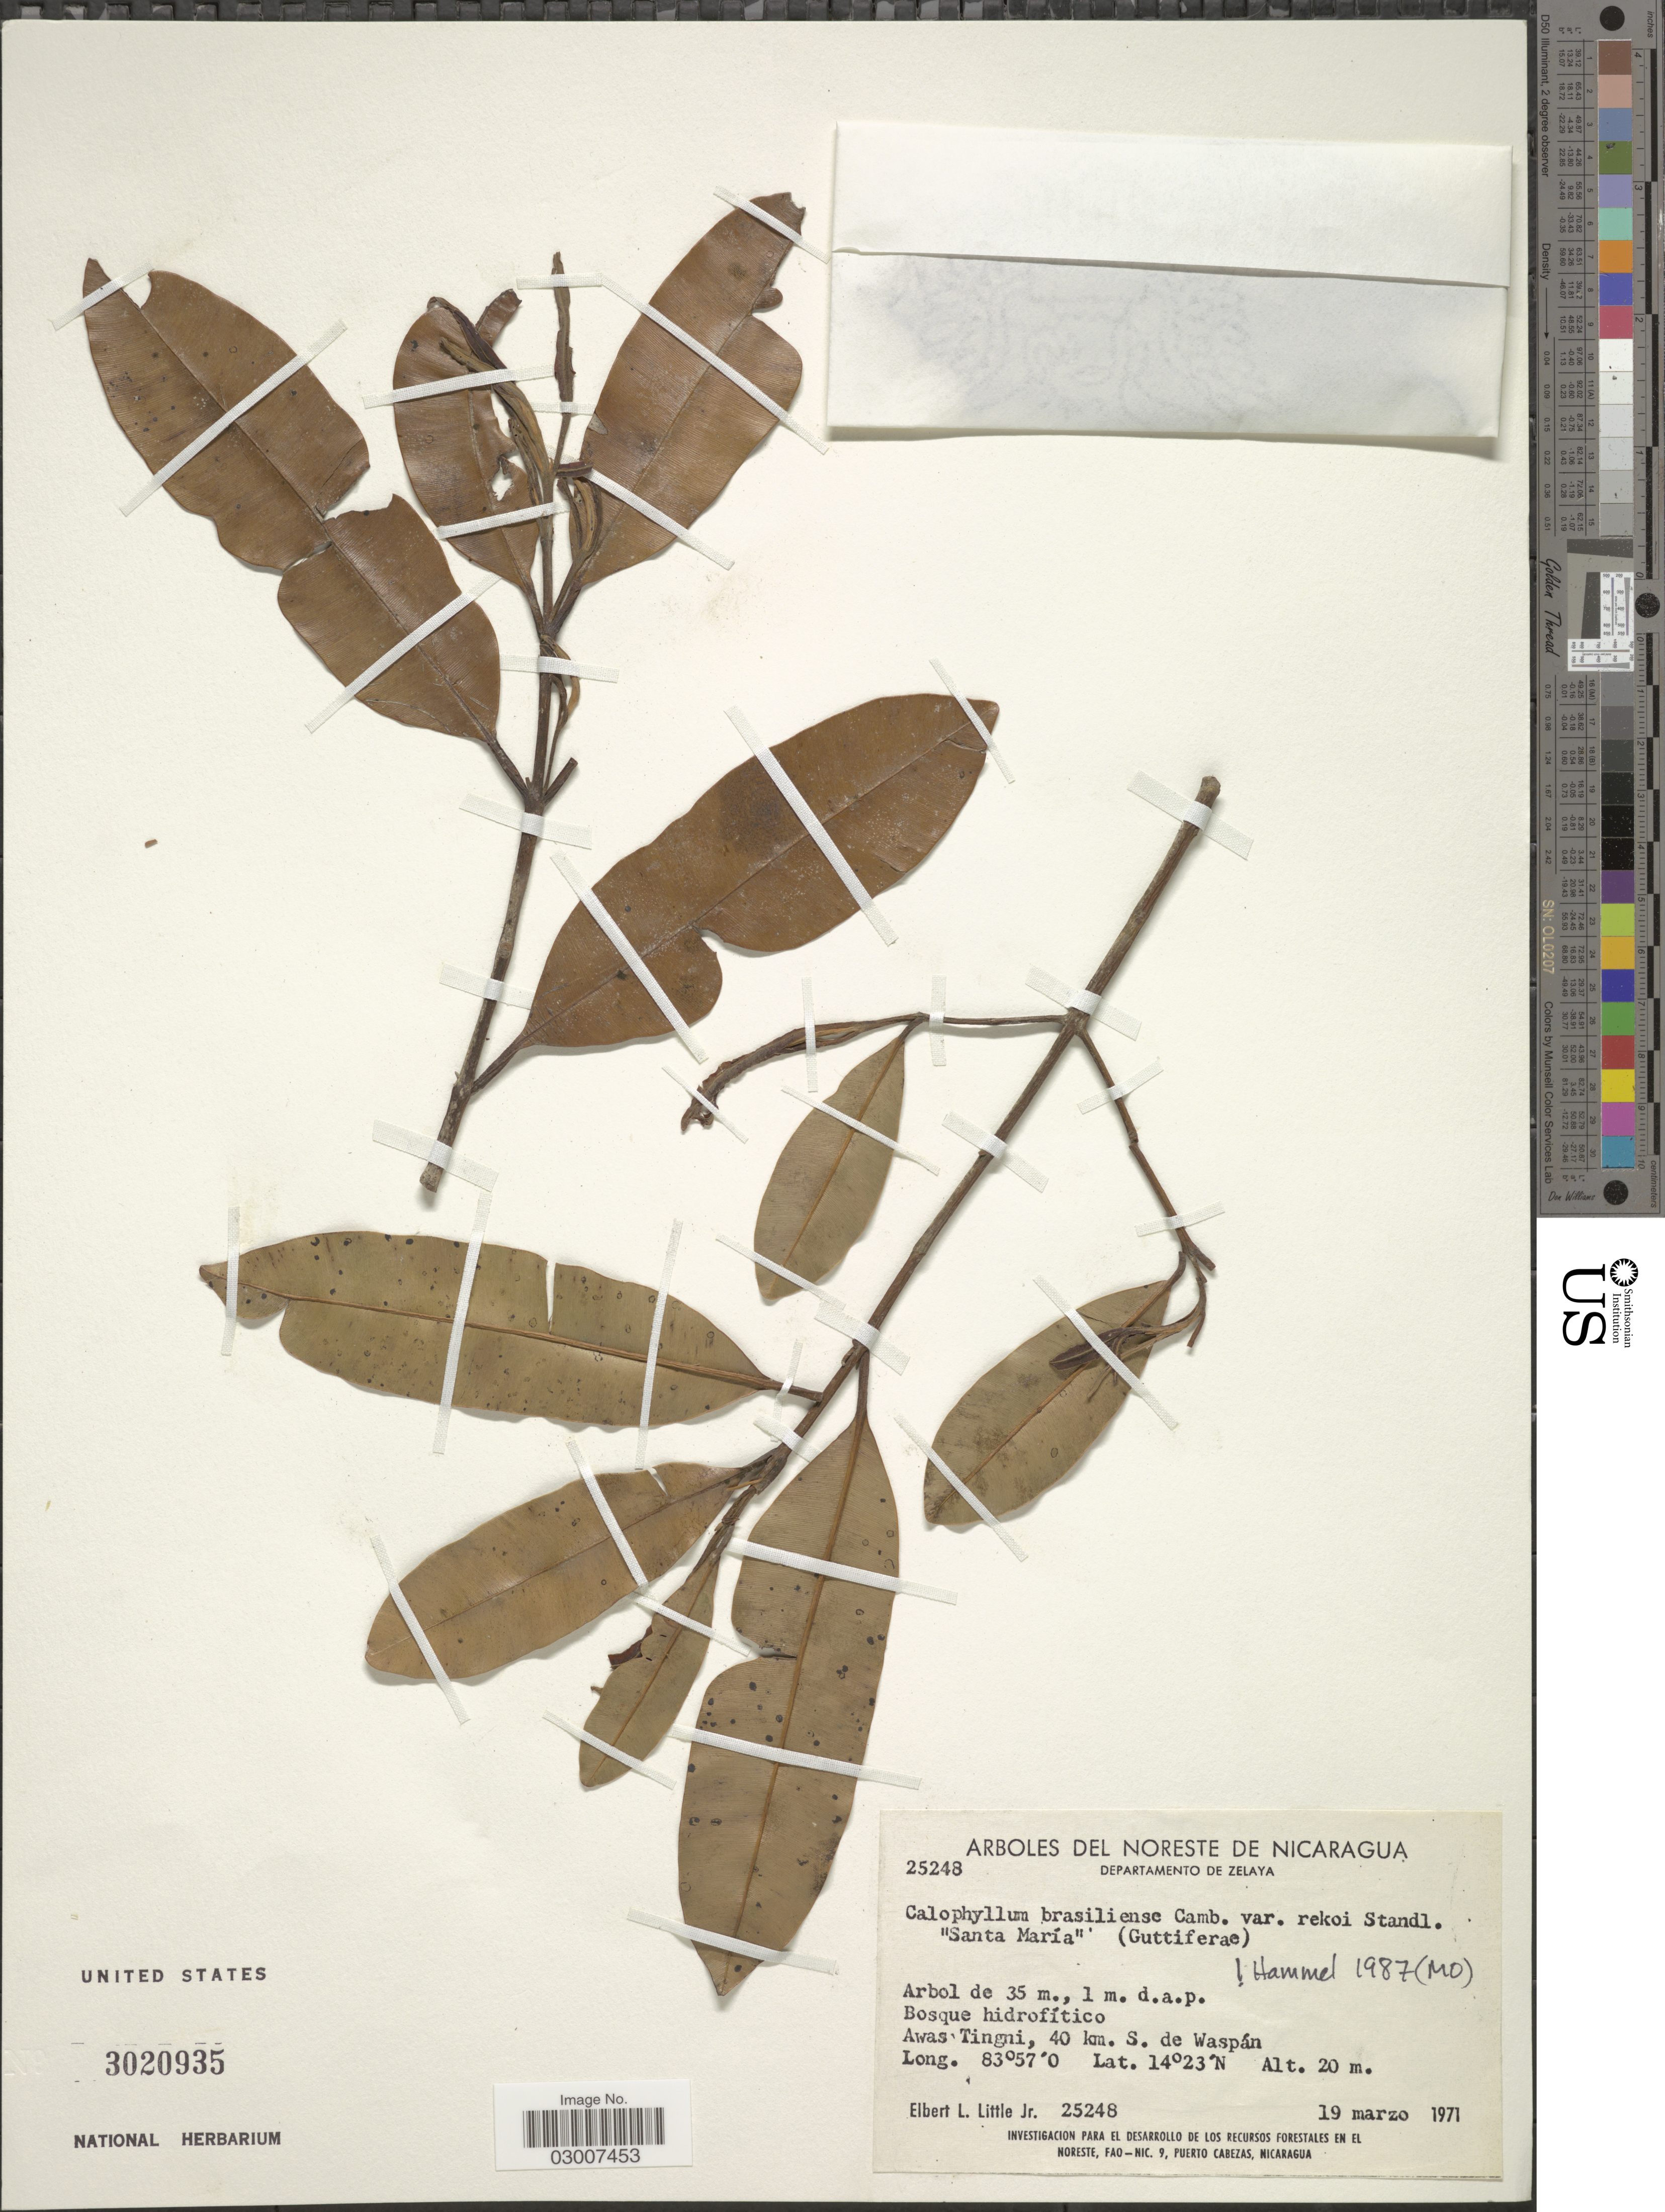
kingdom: Plantae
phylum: Tracheophyta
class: Magnoliopsida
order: Malpighiales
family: Calophyllaceae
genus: Calophyllum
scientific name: Calophyllum brasiliense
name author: Cambess.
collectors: E. L. Little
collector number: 25248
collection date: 1971-03-19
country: Nicaragua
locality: Noreste de Nicaragua. Departamento de Zelaya. Awas Tingni, 40 km. S. de Waspán.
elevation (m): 20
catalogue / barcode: US 3020935